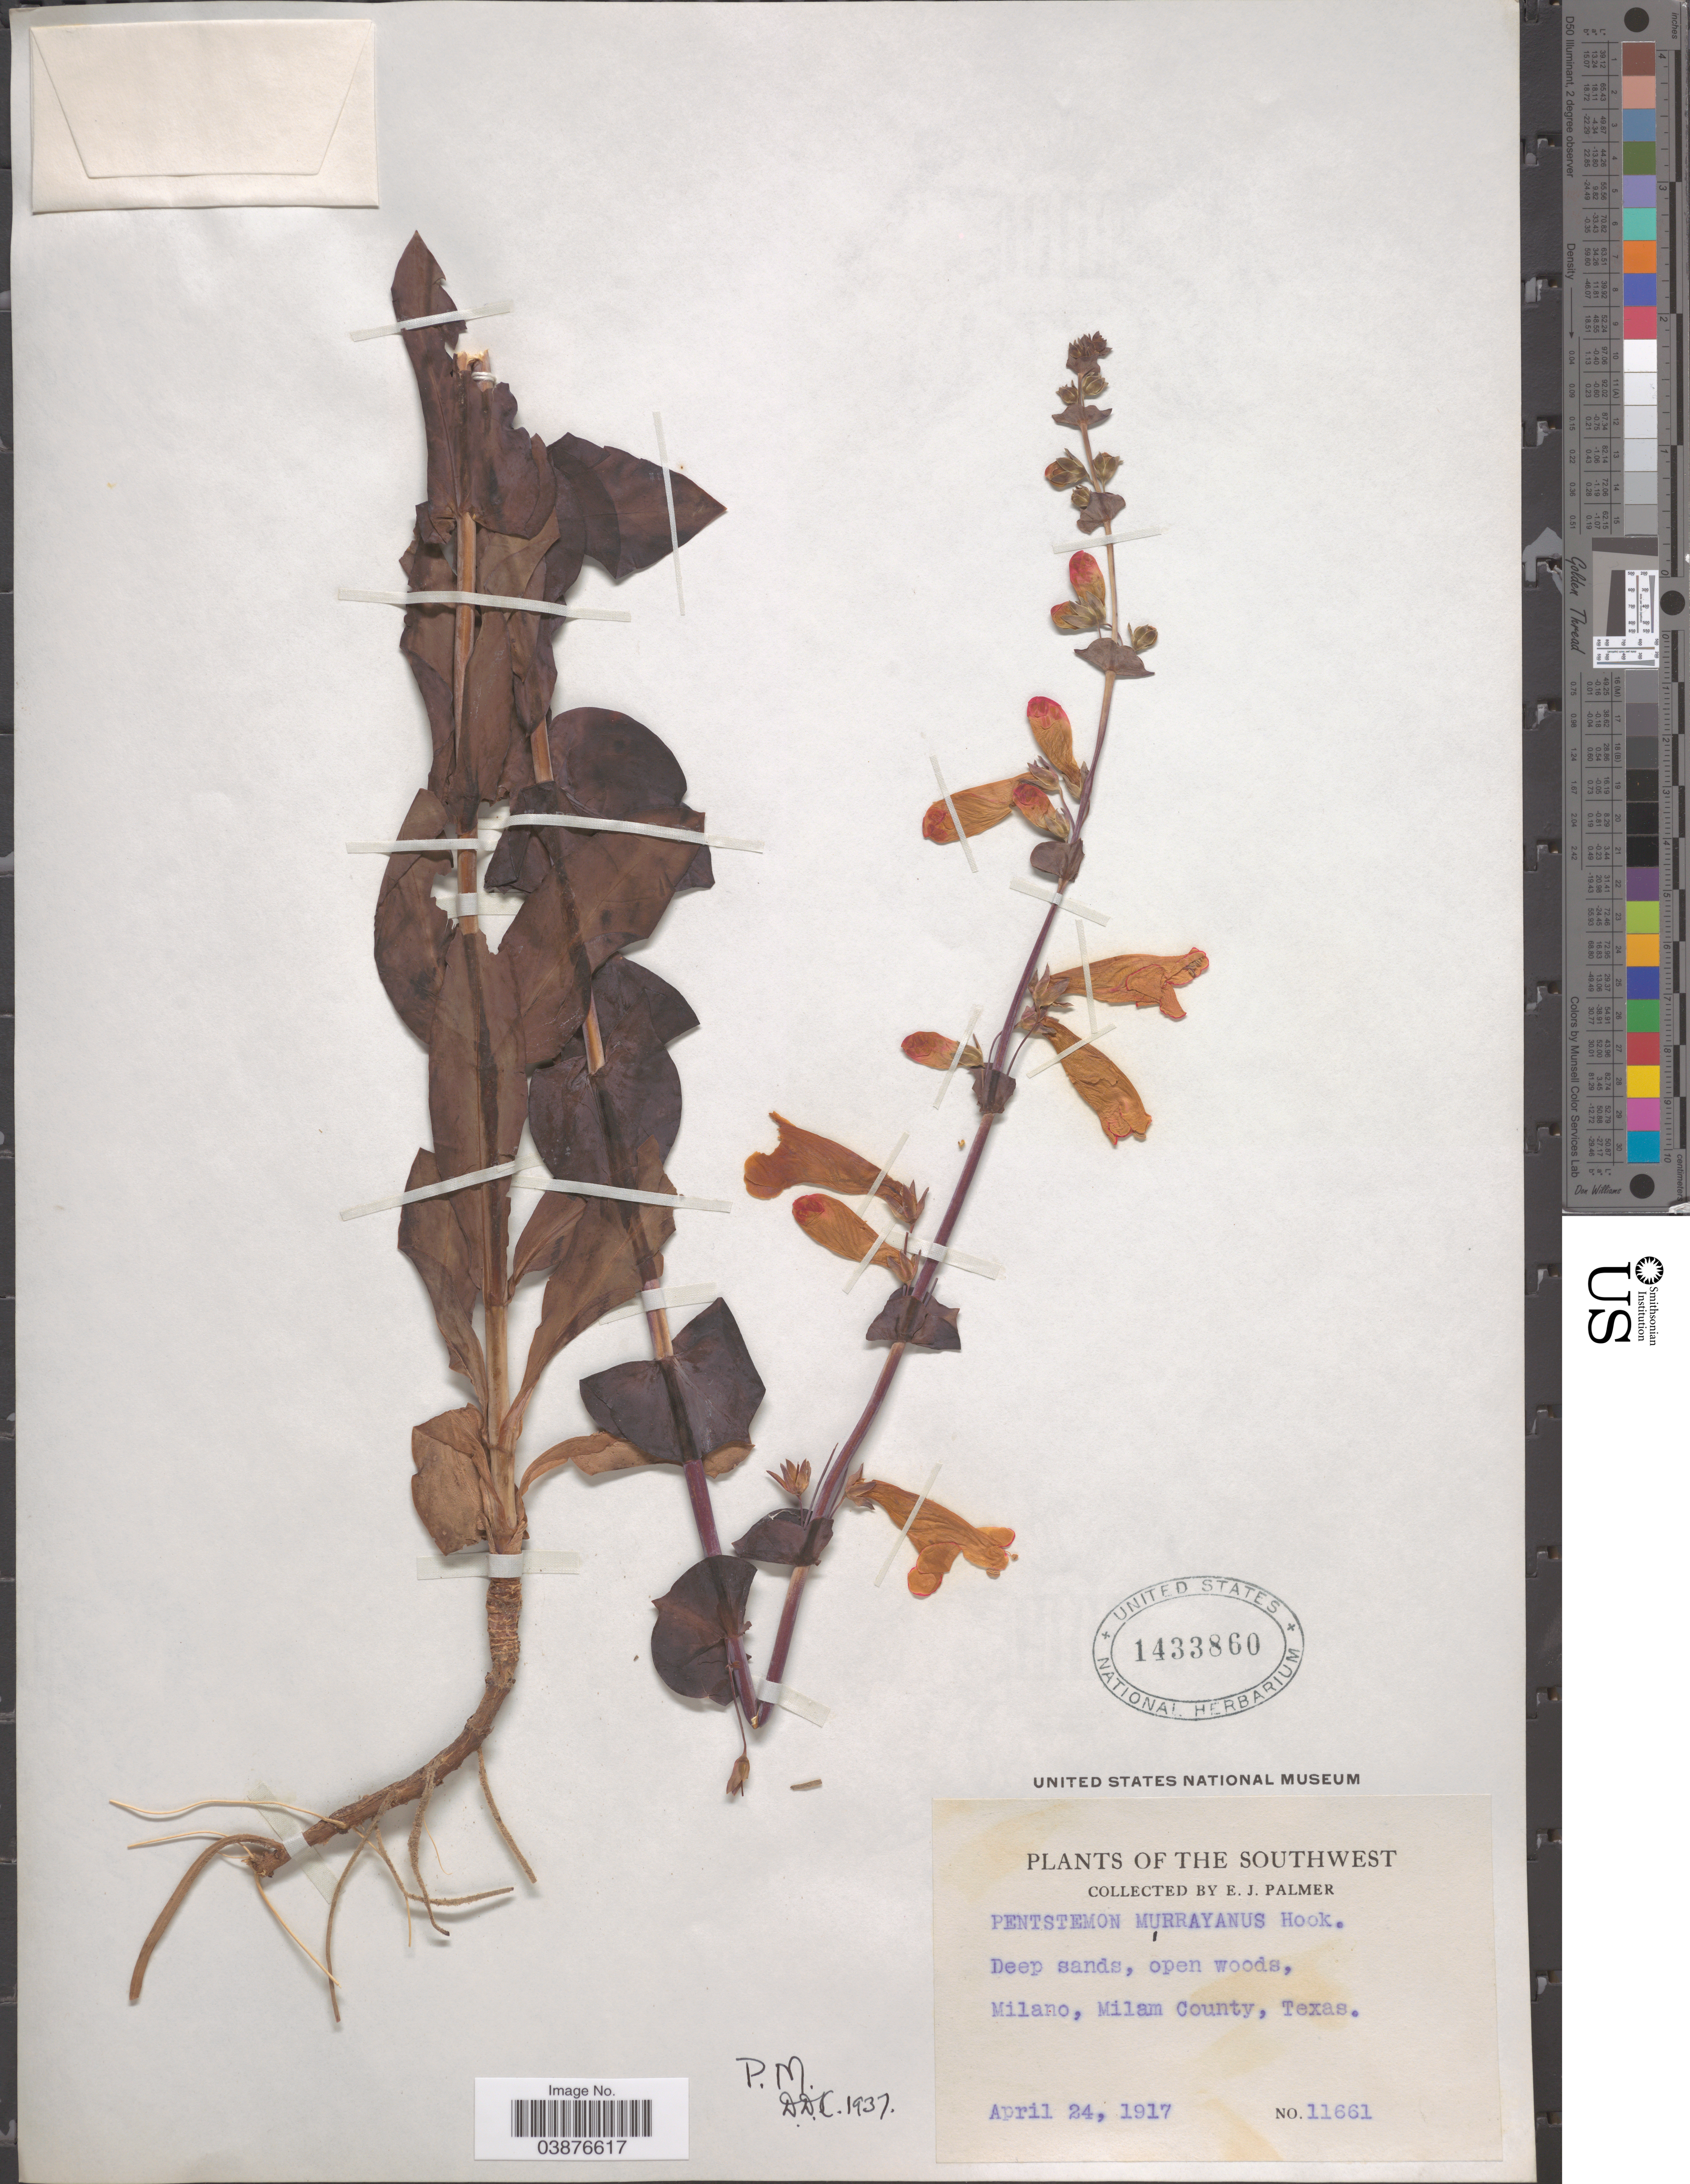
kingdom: Plantae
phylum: Tracheophyta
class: Magnoliopsida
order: Lamiales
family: Plantaginaceae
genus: Penstemon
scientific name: Penstemon murrayanus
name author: Hook.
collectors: E. J. Palmer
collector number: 11661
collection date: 1917-04-24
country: United States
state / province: Texas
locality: The Southwest. Milano, Milam County.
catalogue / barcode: US 1433860